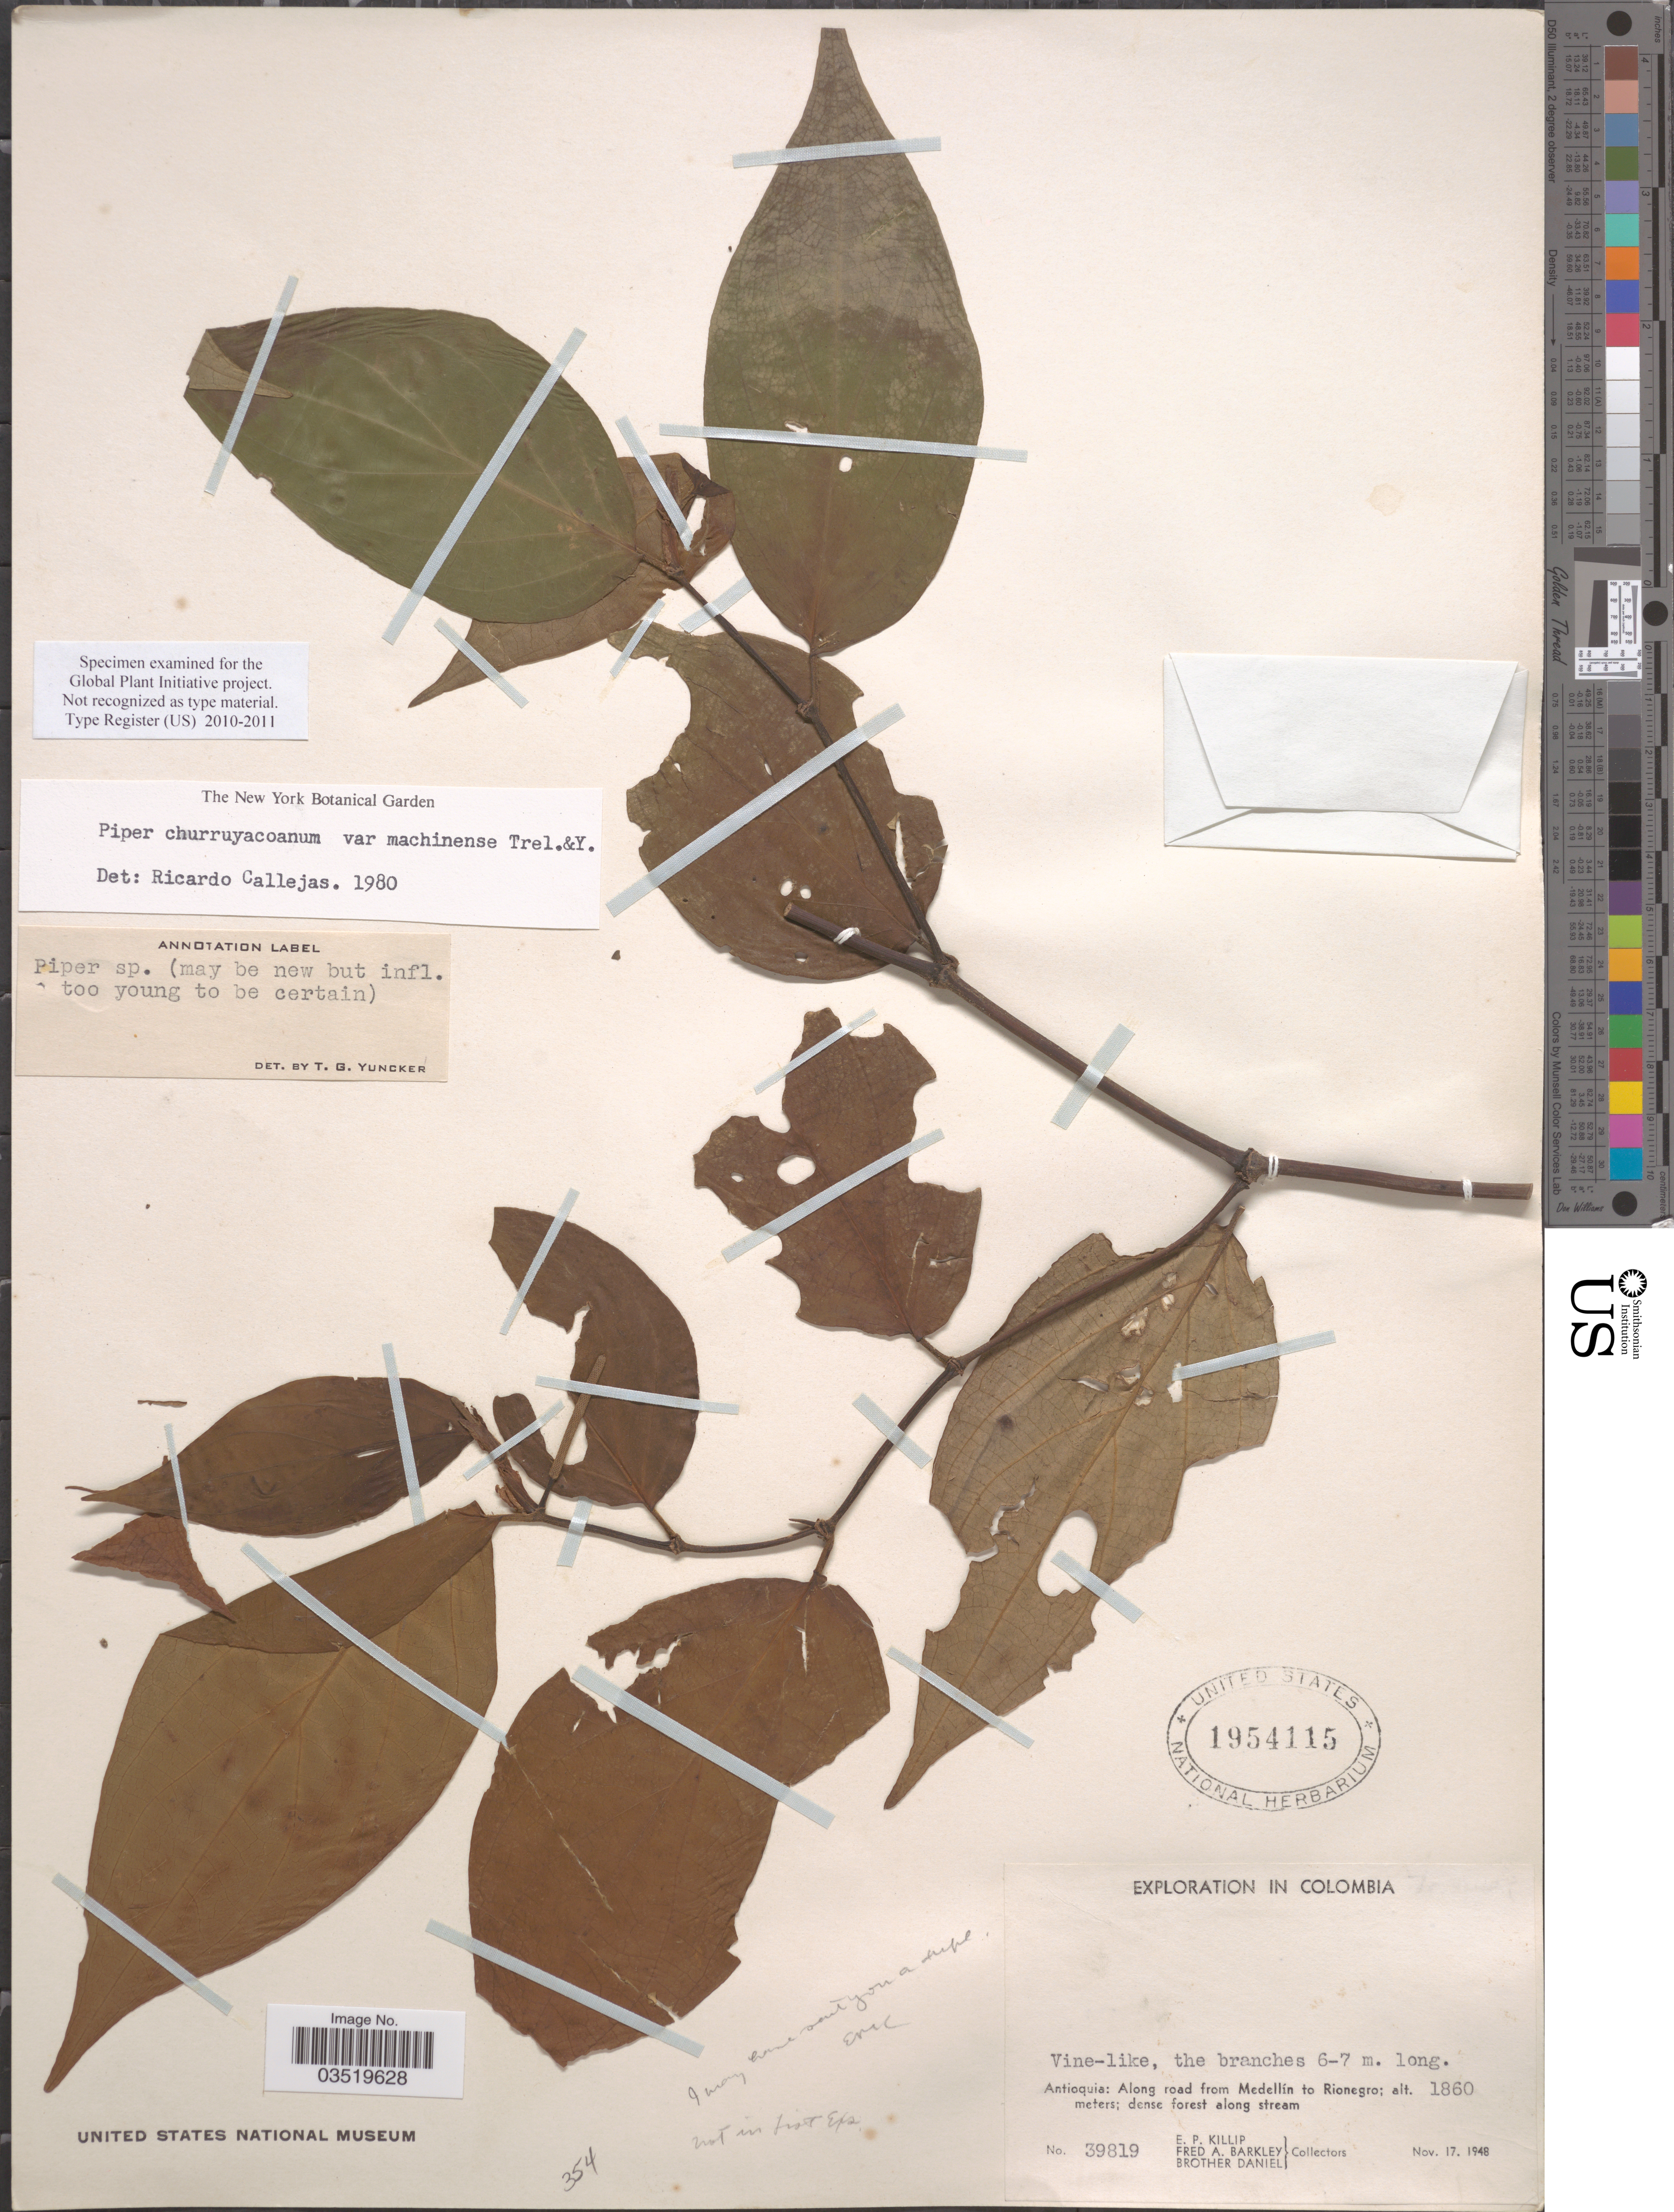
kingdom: Plantae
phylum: Tracheophyta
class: Magnoliopsida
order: Piperales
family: Piperaceae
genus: Piper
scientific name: Piper churruyacoanum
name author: Trel. & Yunck.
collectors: E. P. Killip, F. A. Barkley & Bro. Daniel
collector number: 39819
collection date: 1948-11-17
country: Colombia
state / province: Antioquia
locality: Along road from Medellín to Rionegro.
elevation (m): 1860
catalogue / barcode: US 1954115